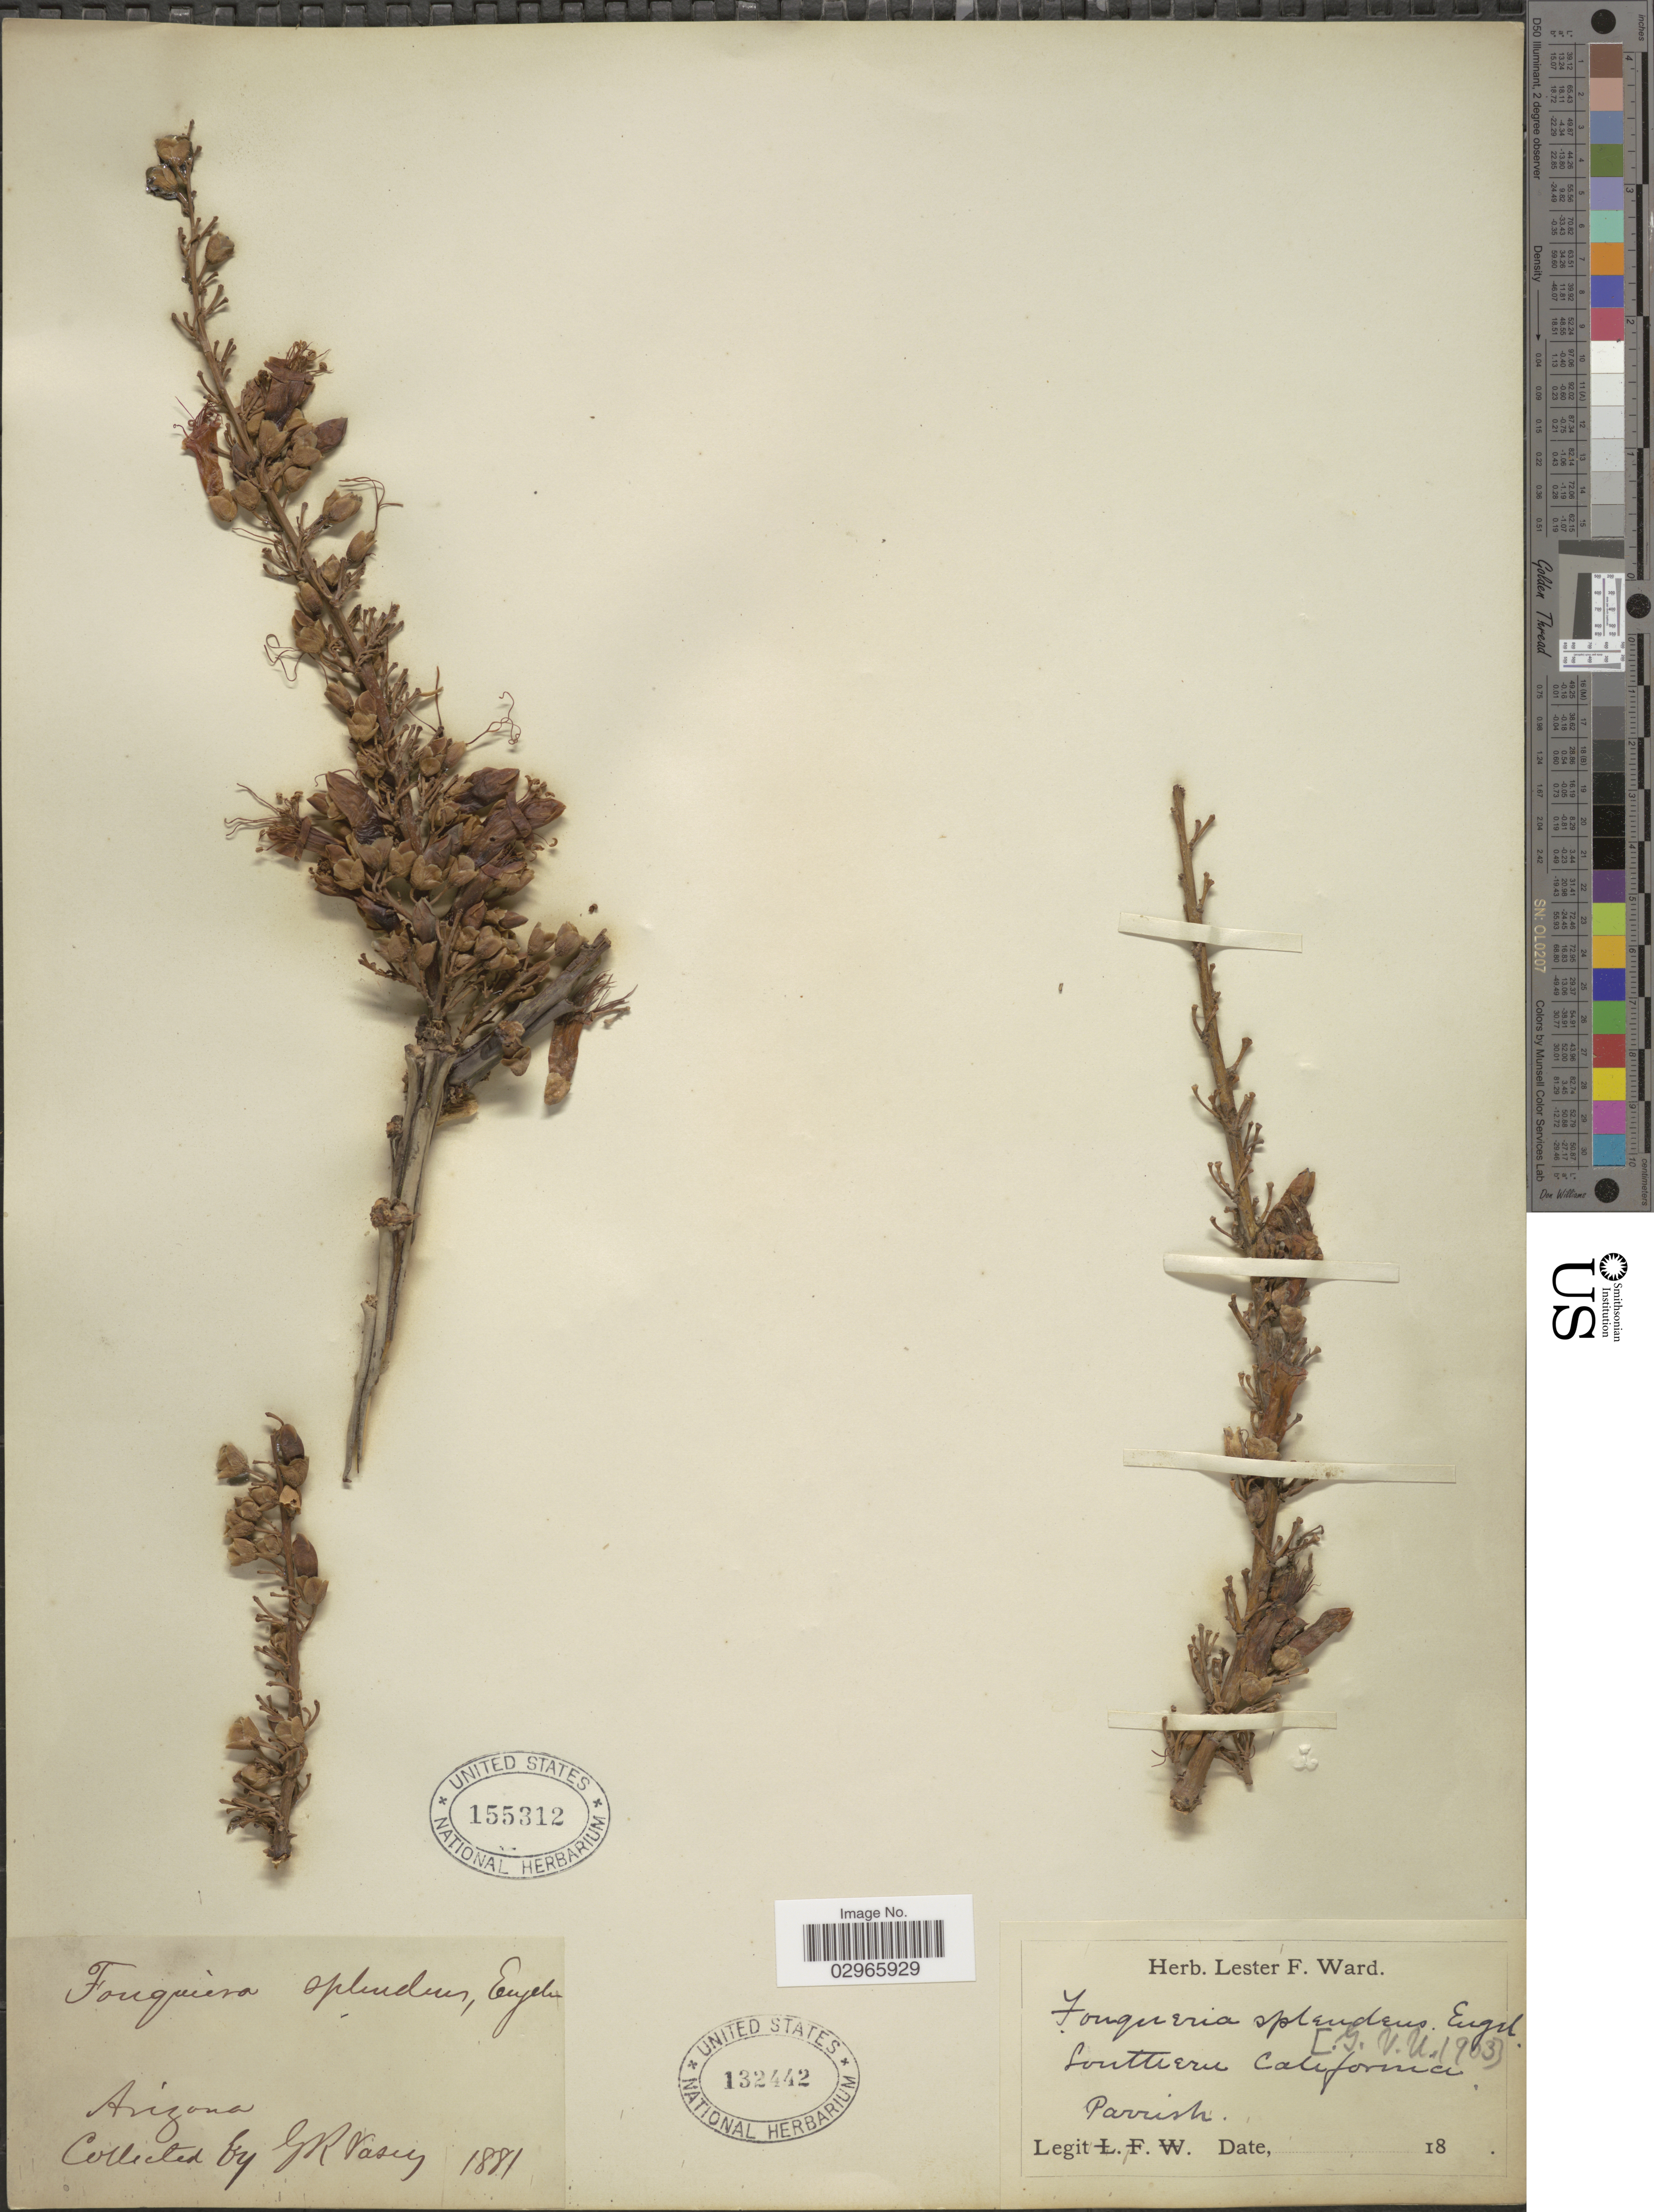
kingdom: Plantae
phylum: Tracheophyta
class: Magnoliopsida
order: Ericales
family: Fouquieriaceae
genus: Fouquieria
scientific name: Fouquieria splendens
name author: Engelm.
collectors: G. R. Vasey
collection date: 1881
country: United States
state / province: Arizona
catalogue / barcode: US 155312